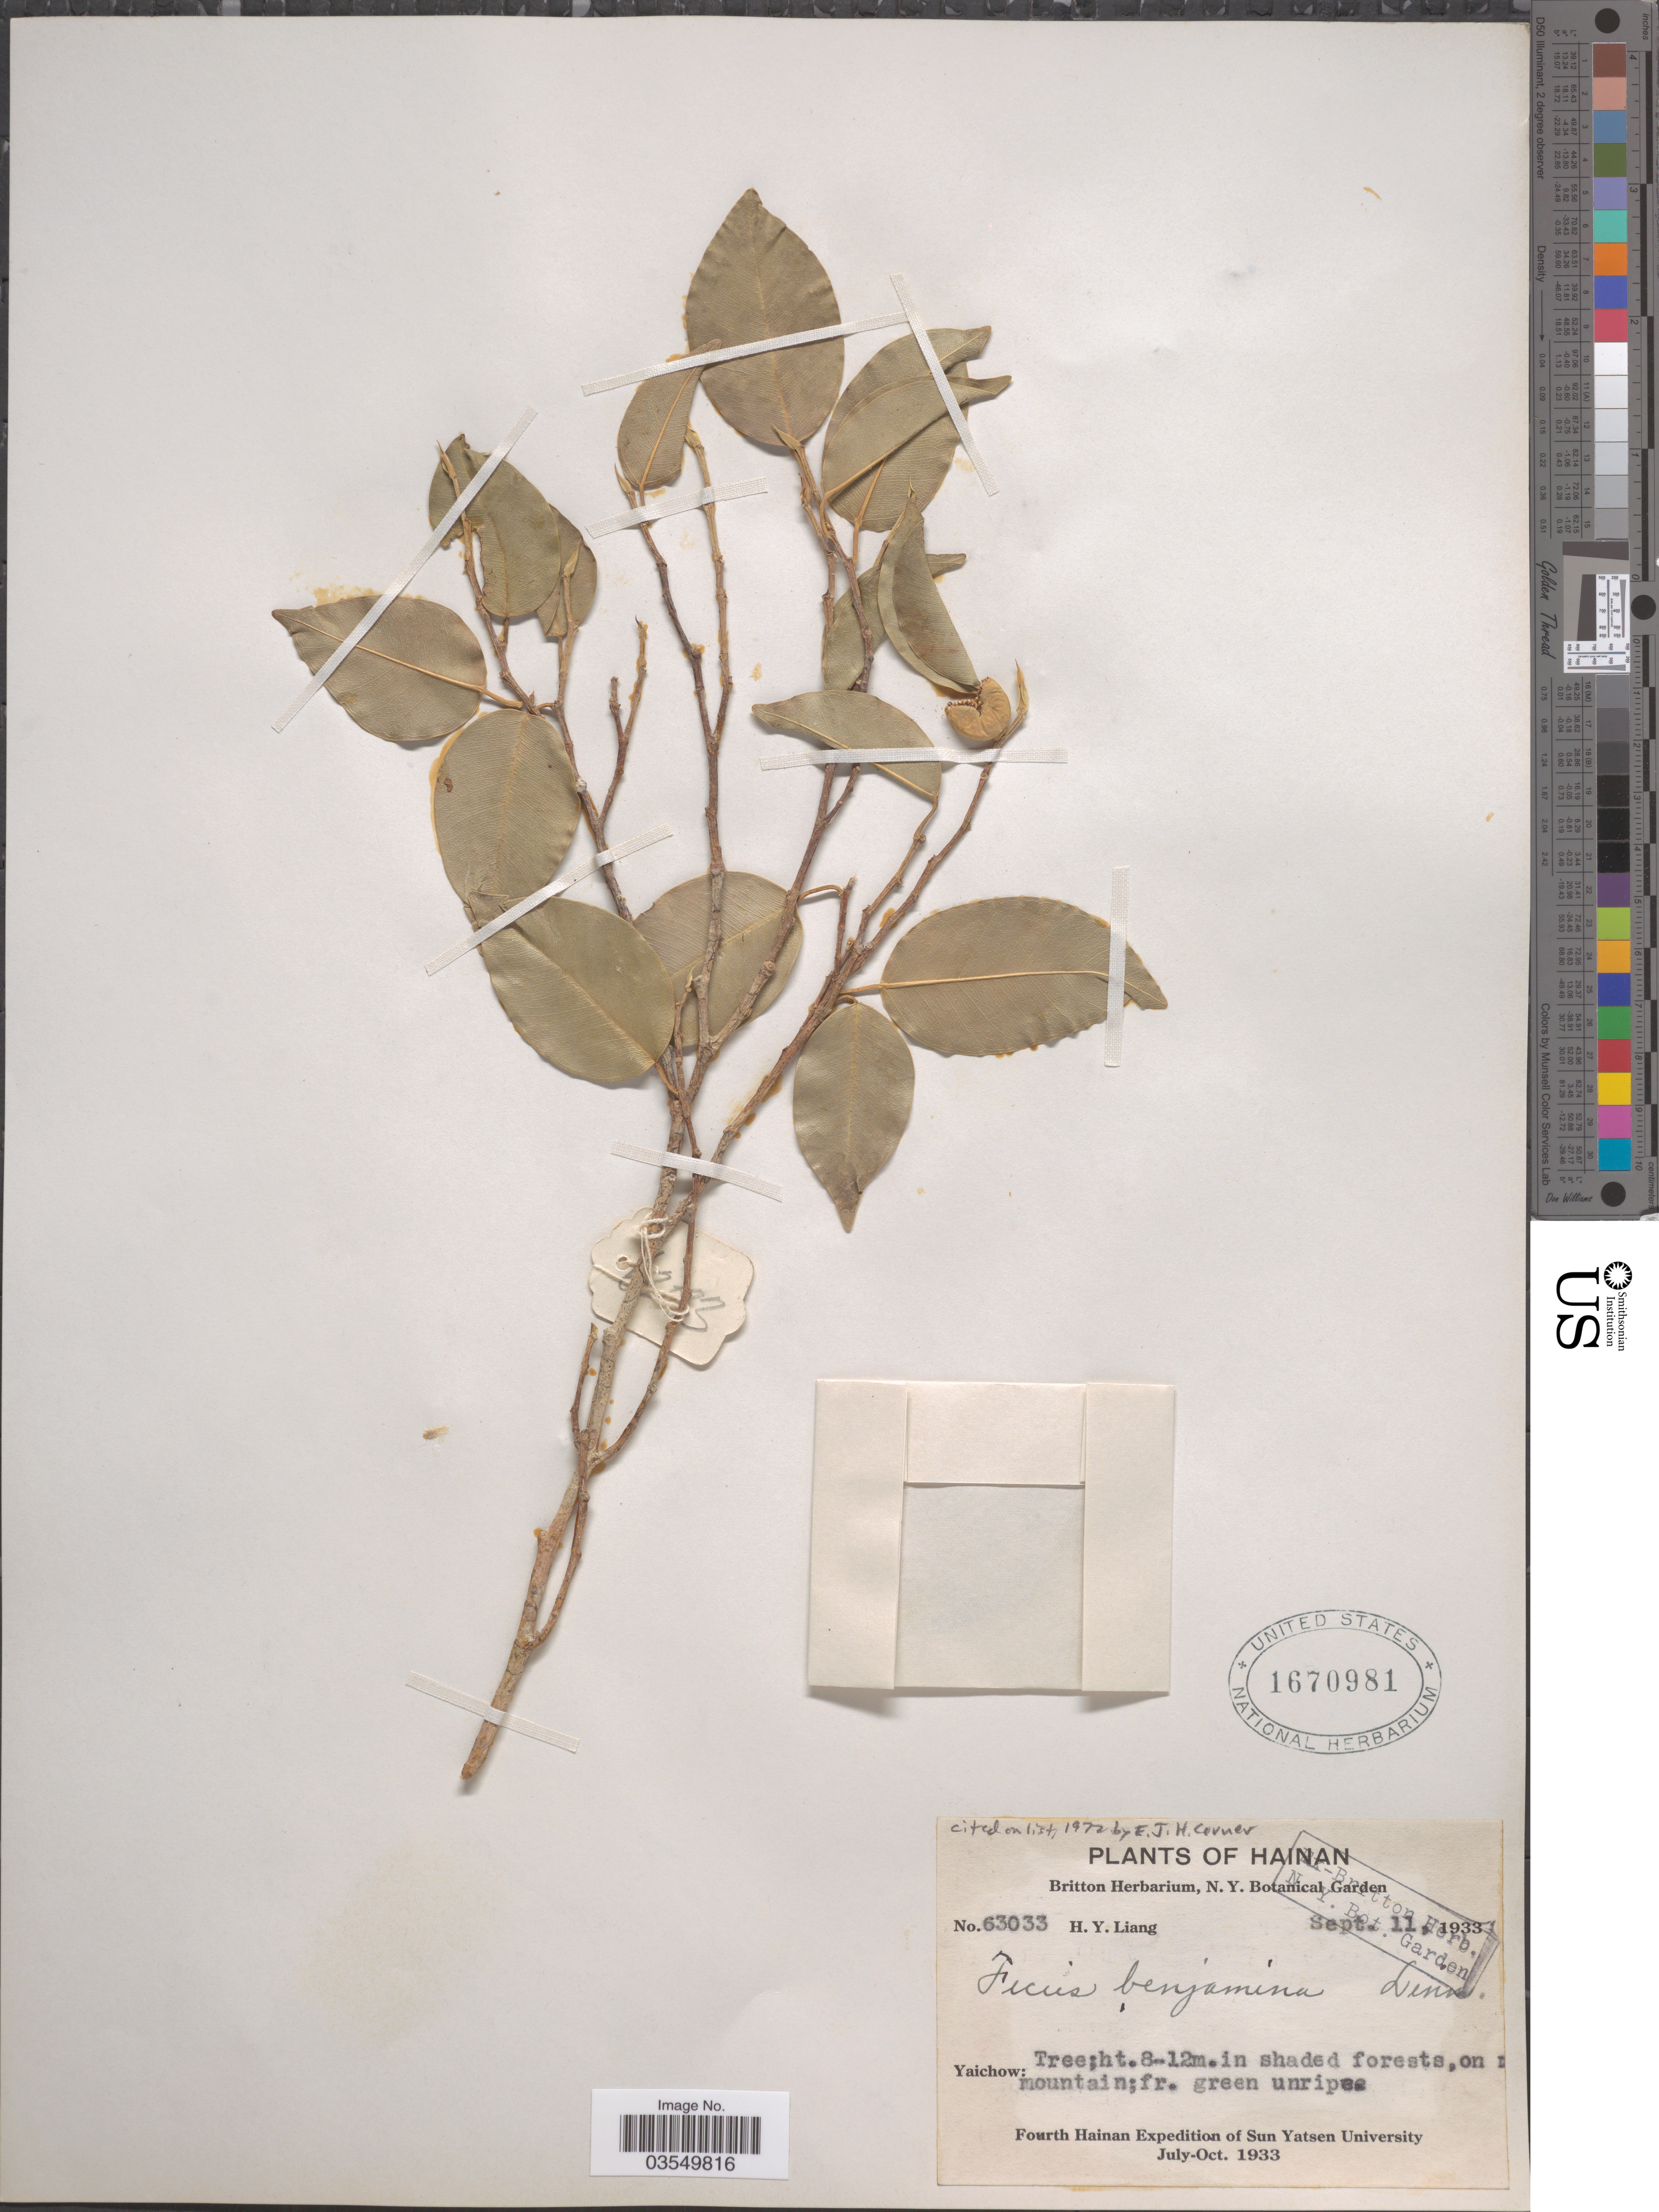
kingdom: Plantae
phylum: Tracheophyta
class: Magnoliopsida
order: Rosales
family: Moraceae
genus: Ficus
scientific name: Ficus benjamina var. benjamina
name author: L.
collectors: H. Y. Liang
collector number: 63033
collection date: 1933-09-11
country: China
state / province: Hainan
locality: Yaichow.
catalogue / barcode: US 1670981